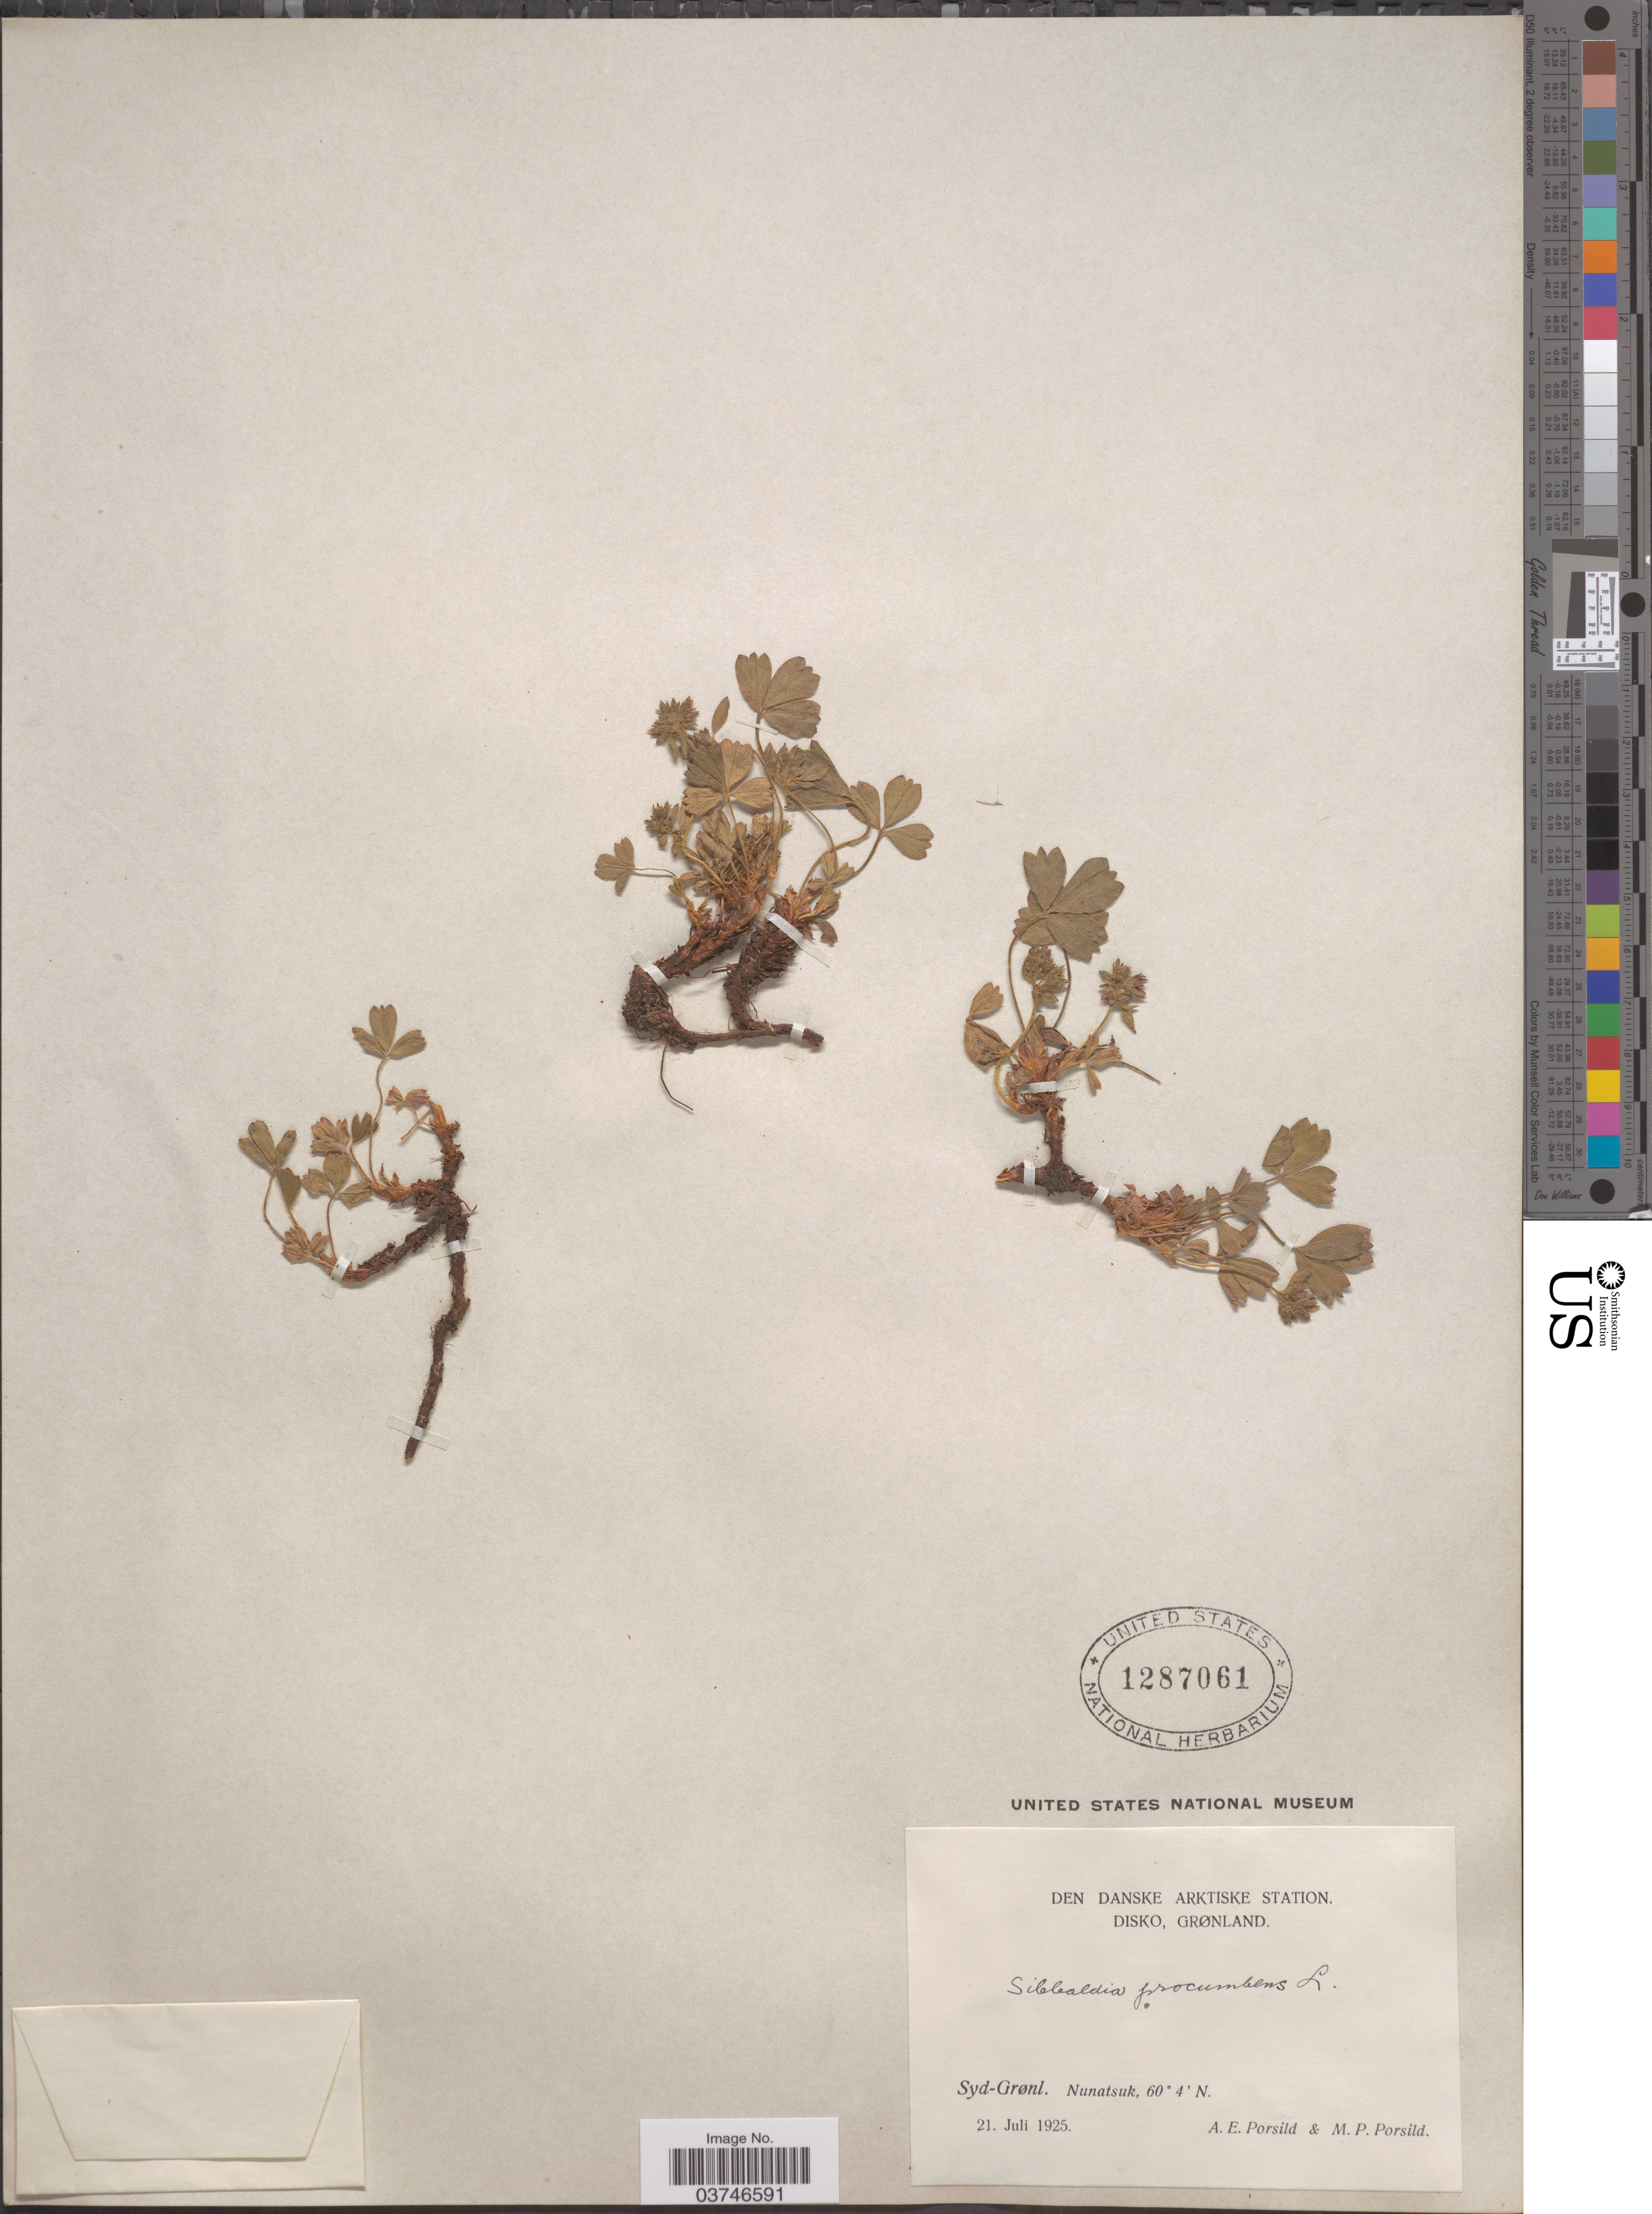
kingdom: Plantae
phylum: Tracheophyta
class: Magnoliopsida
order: Rosales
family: Rosaceae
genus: Sibbaldia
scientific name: Sibbaldia procumbens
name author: L.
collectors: A. E. Porsild & M. P. Porsild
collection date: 1925-07-21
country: Greenland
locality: Den Danske Arktiske Station, Disko. Grønland. Syd-Grønl. Nunatsuk.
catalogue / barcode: US 1287061